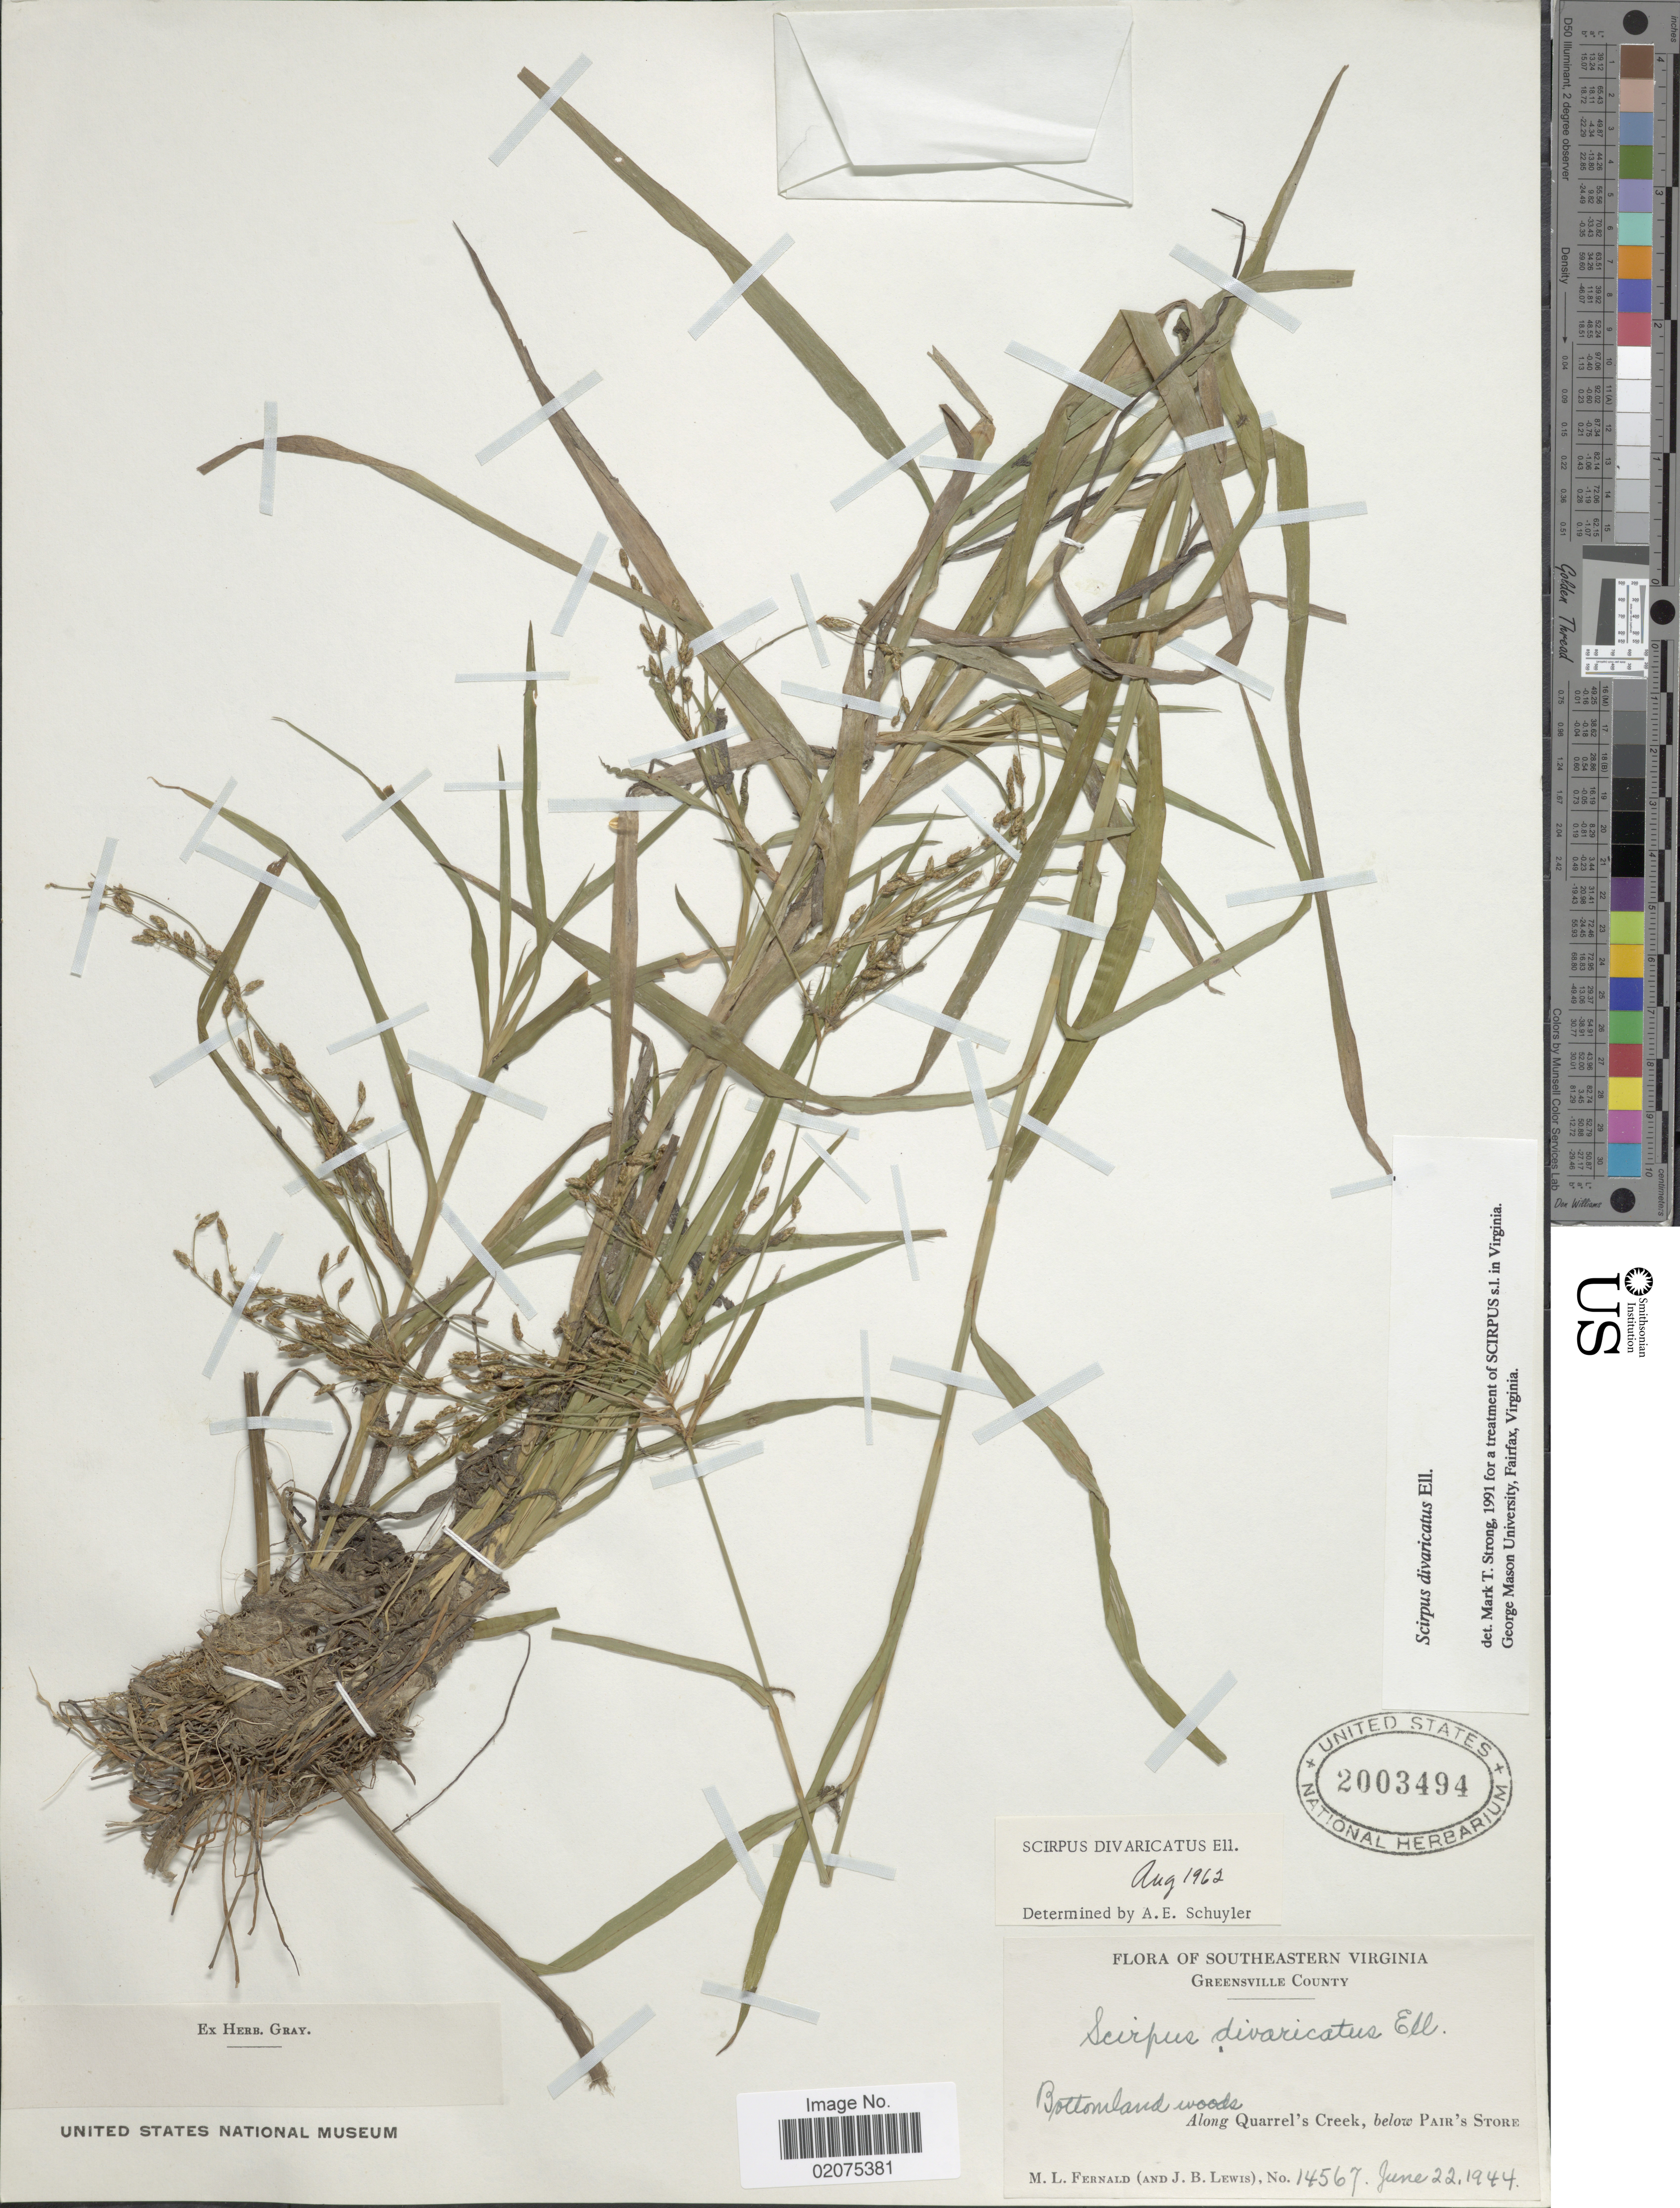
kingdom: Plantae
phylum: Tracheophyta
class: Liliopsida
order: Poales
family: Cyperaceae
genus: Scirpus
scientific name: Scirpus divaricatus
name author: Elliott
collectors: M. L. Fernald & J. B. Lewis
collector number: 14567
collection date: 1944-06-22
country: United States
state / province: Virginia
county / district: Greensville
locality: Southeastern Virginia. Greenville County. Bottomland woods. Along Quarrel's Creek, below Pair's Store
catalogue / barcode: US 2003494